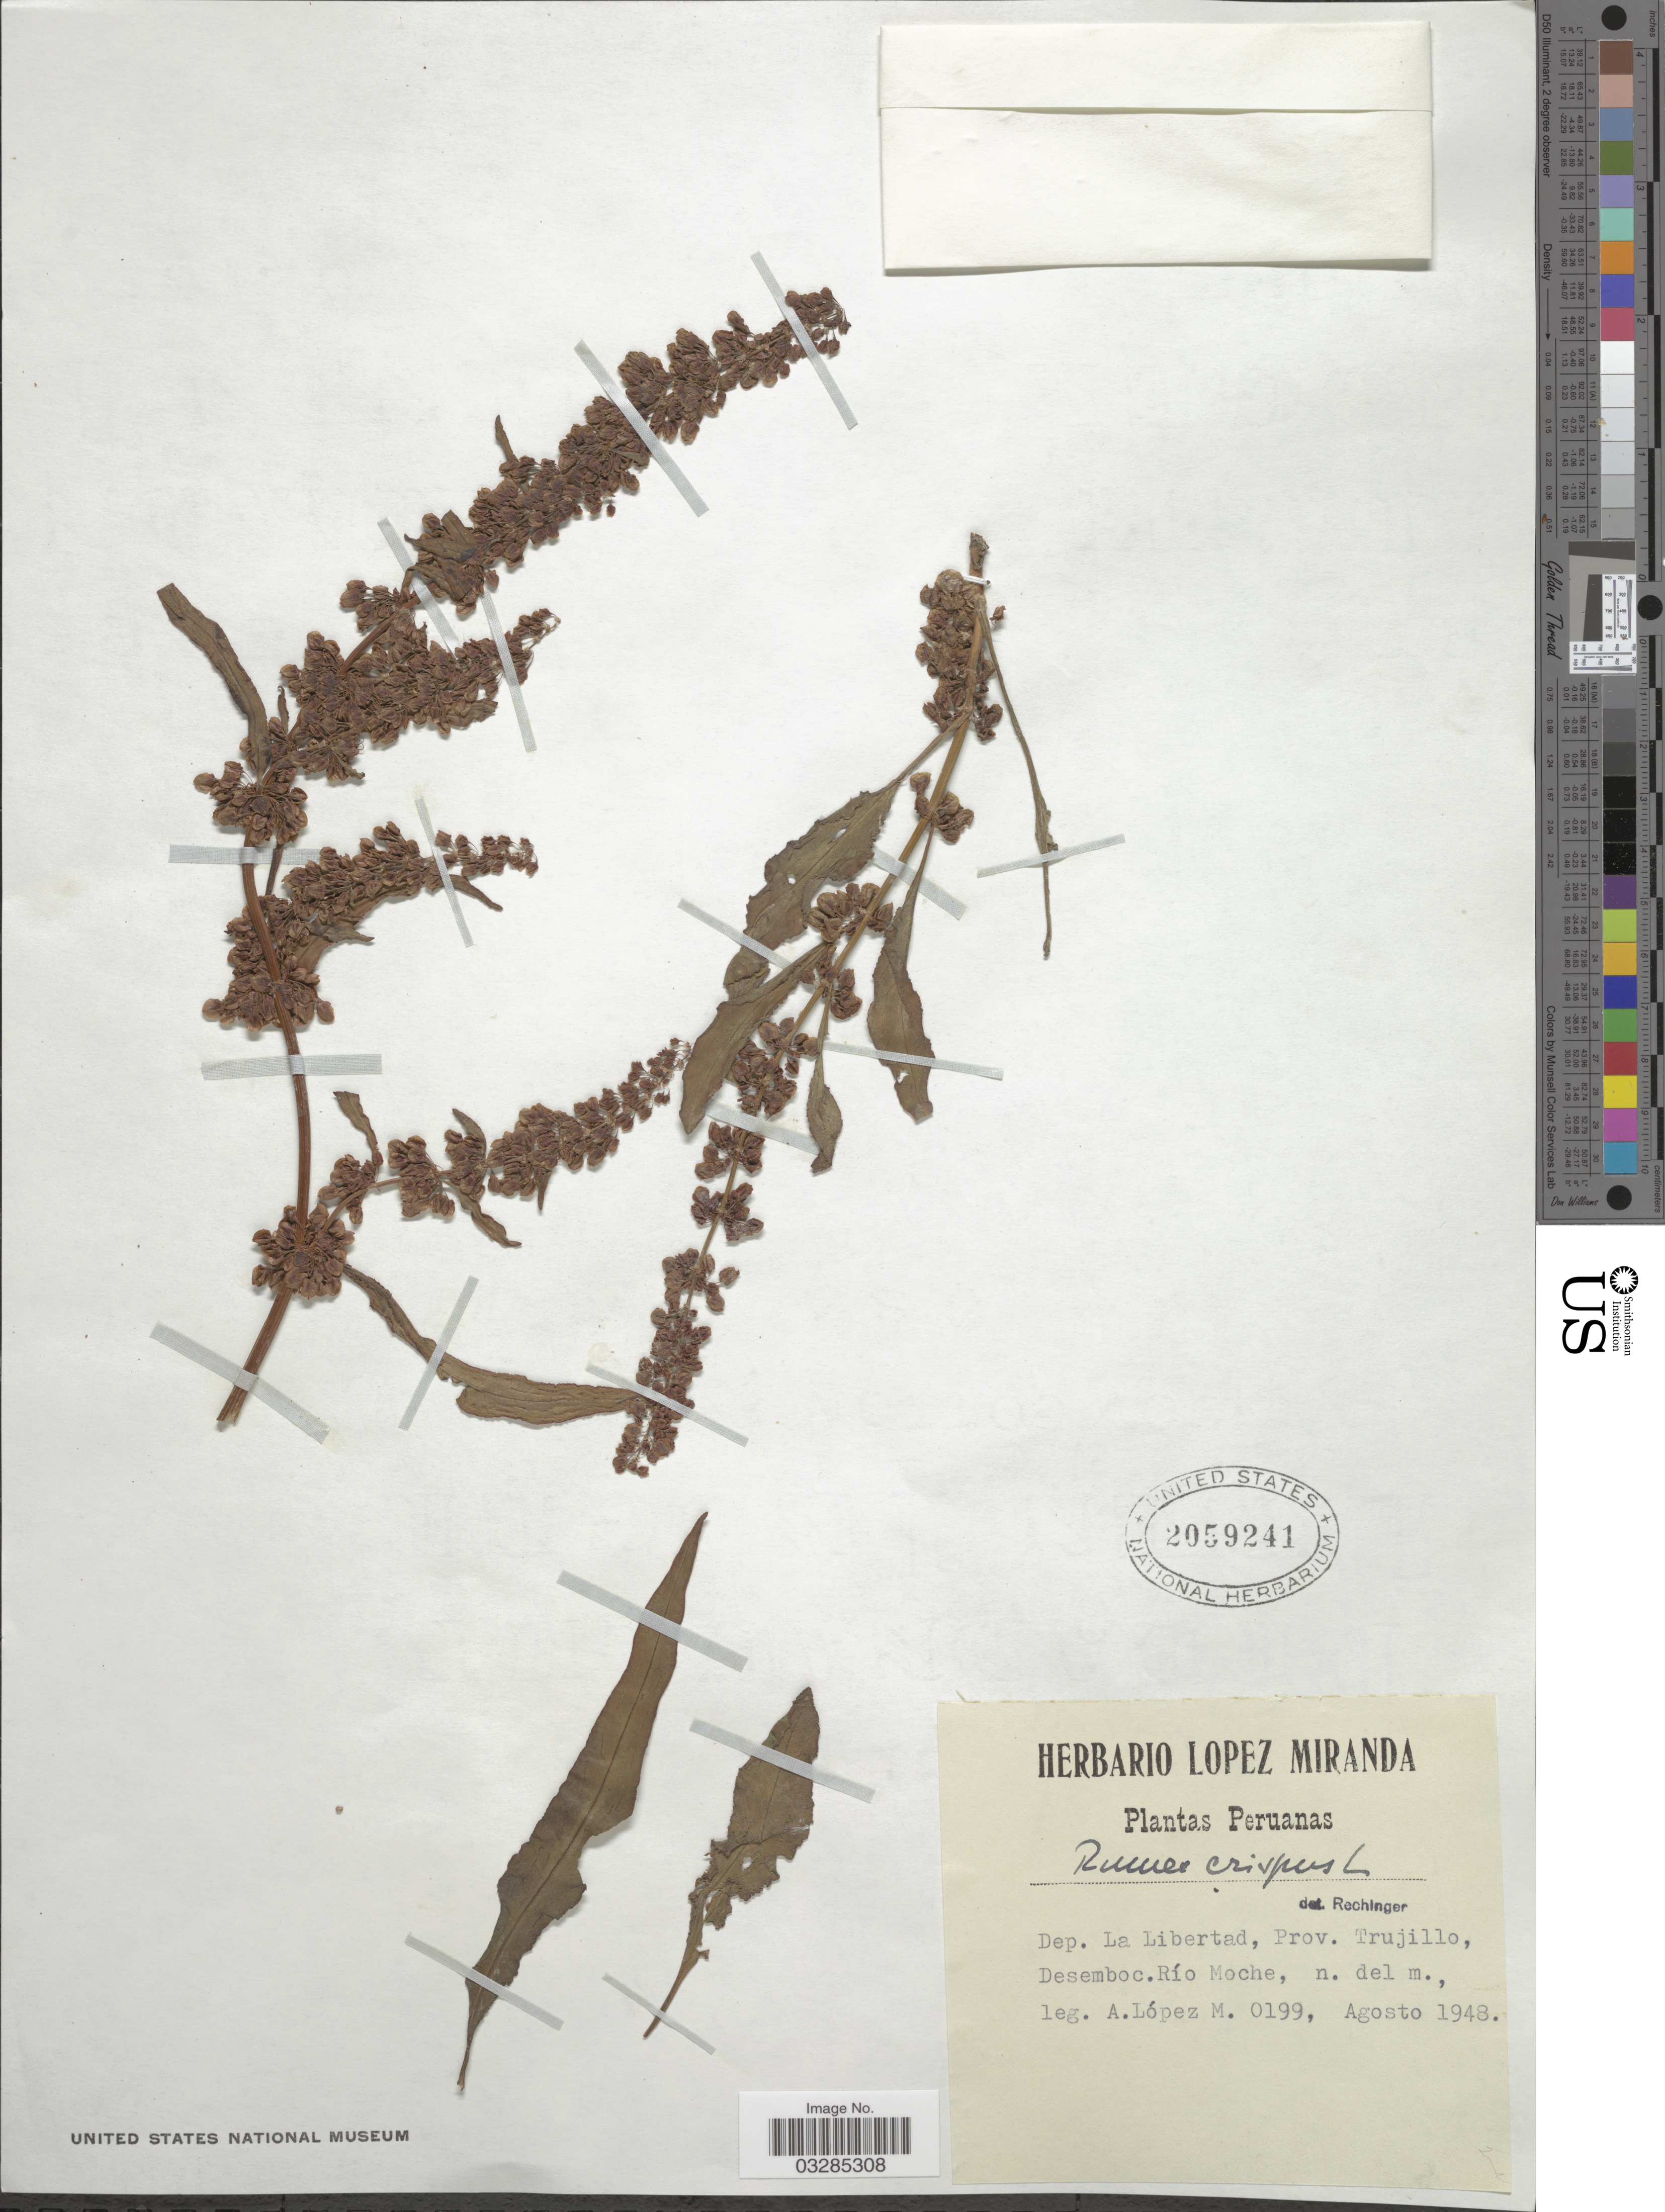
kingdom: Plantae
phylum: Tracheophyta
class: Magnoliopsida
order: Caryophyllales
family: Polygonaceae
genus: Rumex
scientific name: Rumex crispus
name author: L.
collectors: A. López M.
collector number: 0199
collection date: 1948-08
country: Peru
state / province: La Libertad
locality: Dep. La Libertad, Prov. Trujillo, Desemboc.Río Moche.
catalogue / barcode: US 2059241